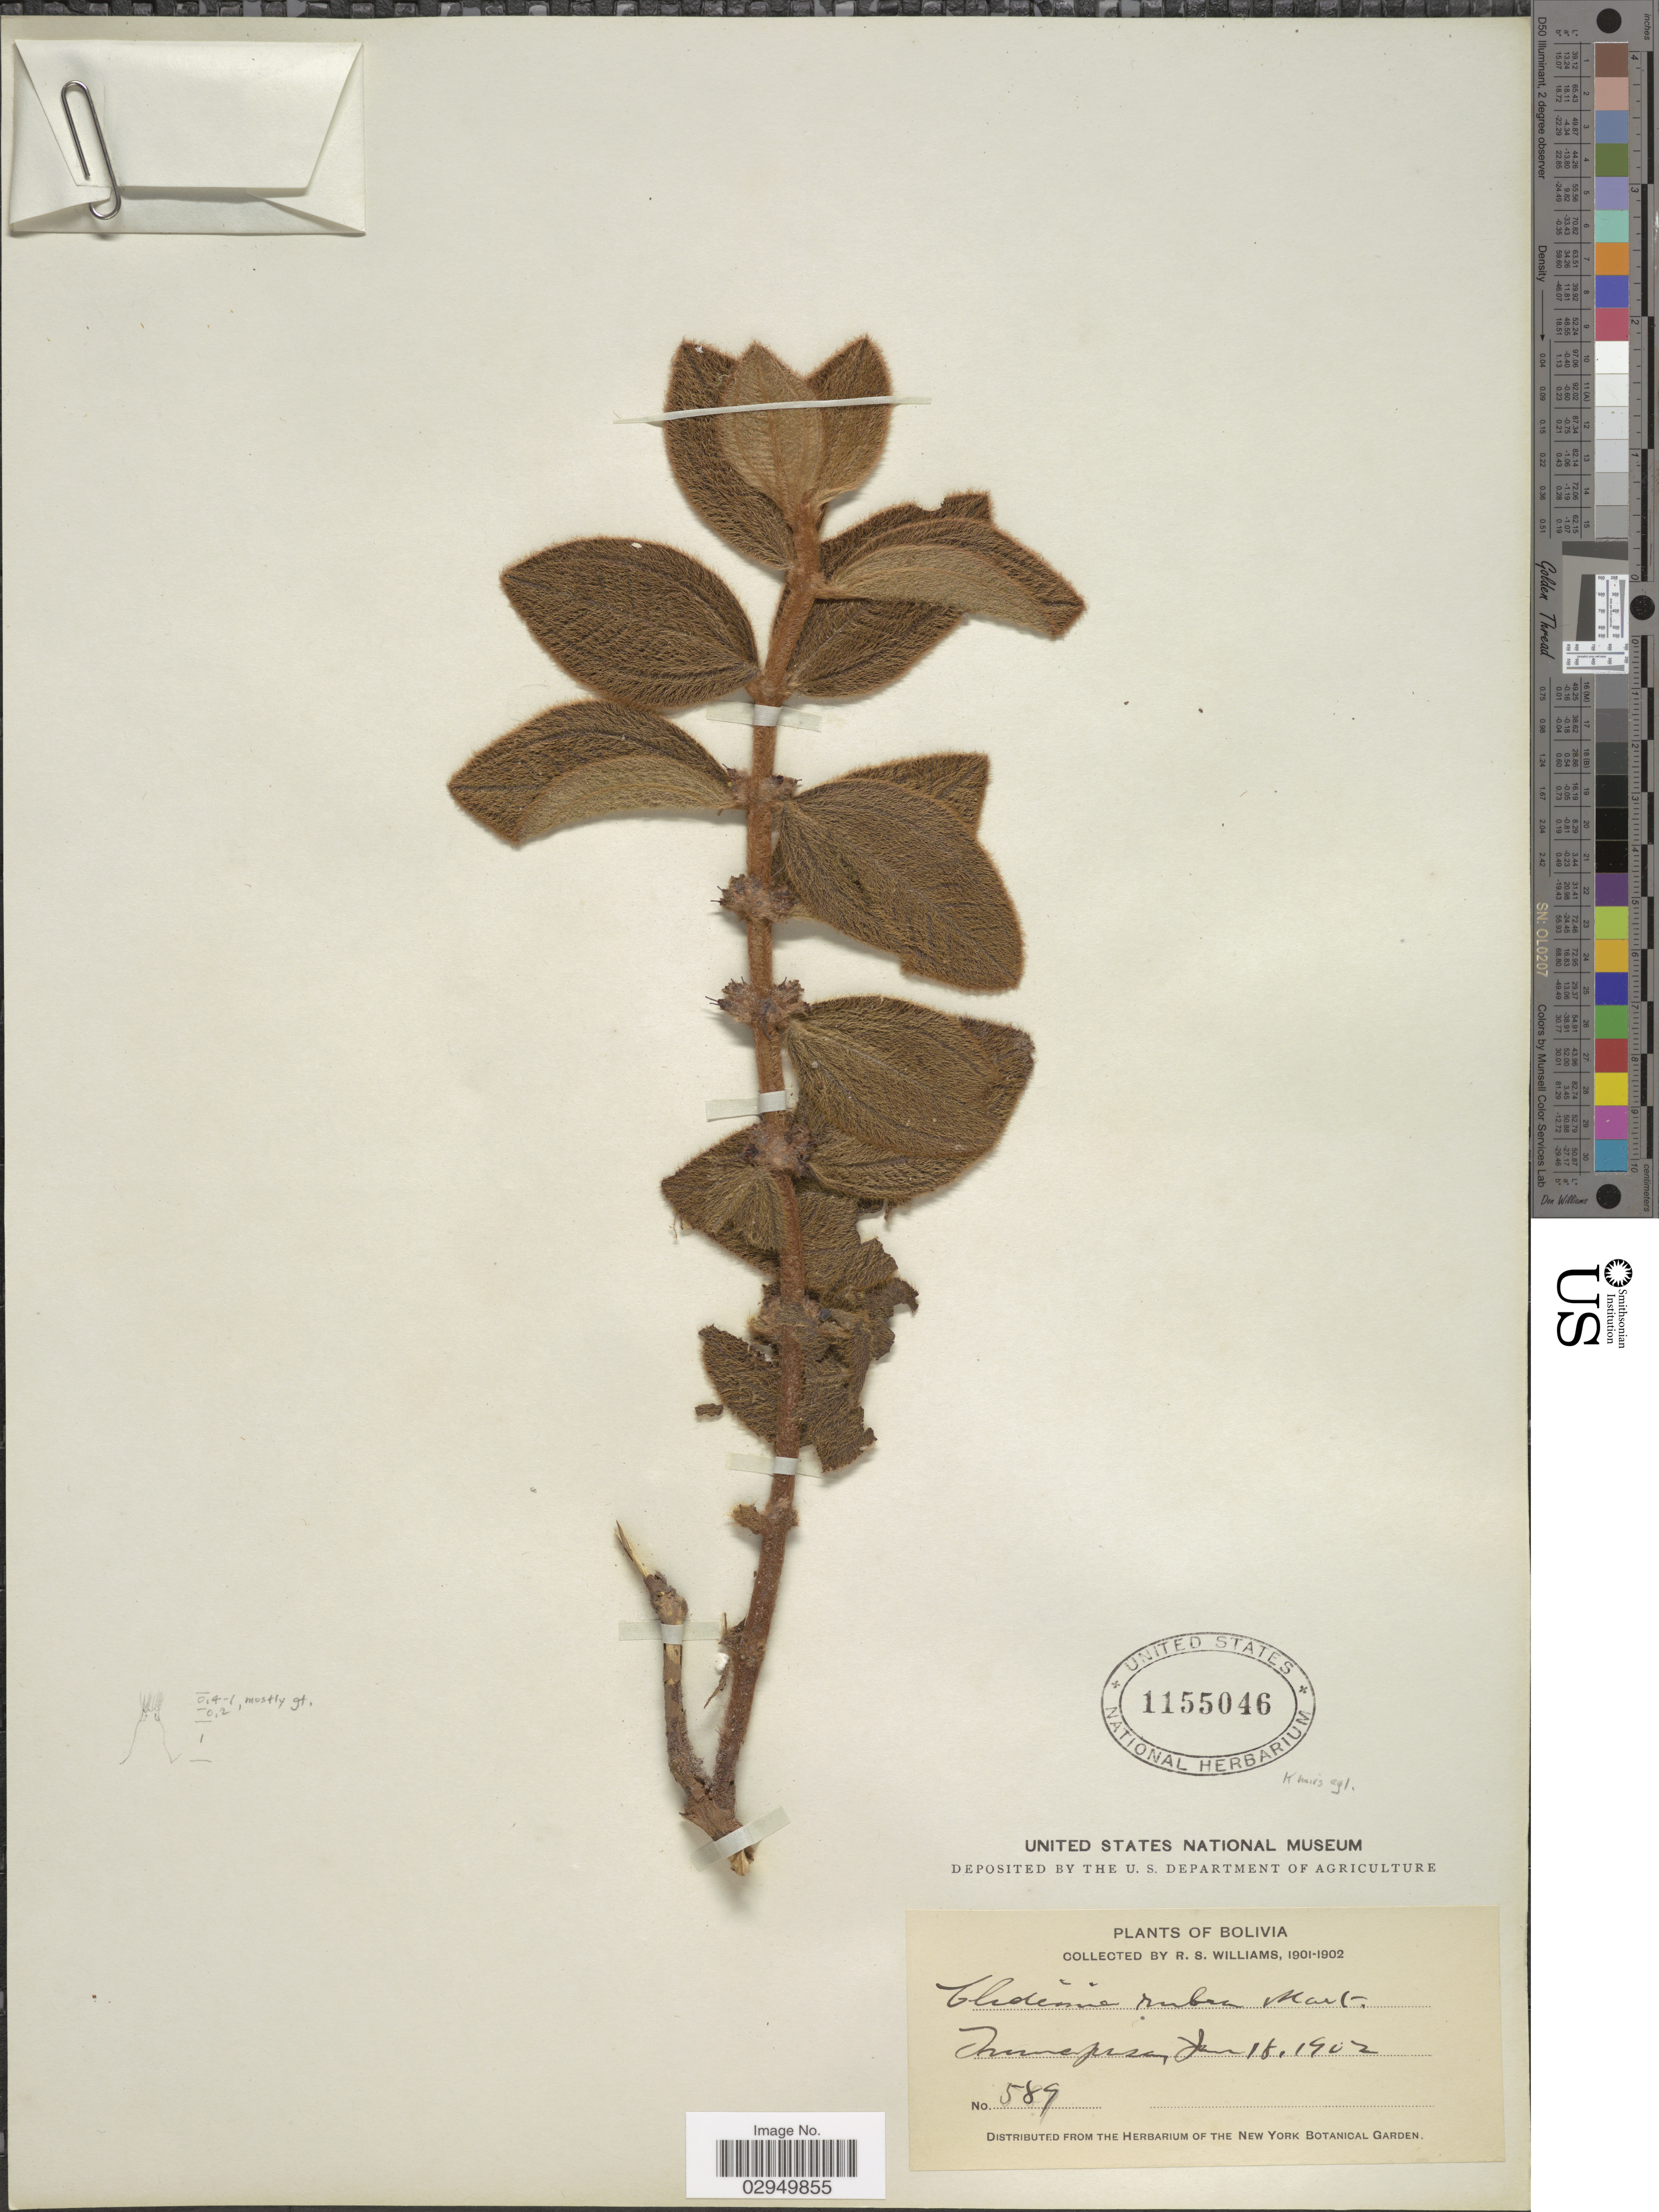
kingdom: Plantae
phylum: Tracheophyta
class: Magnoliopsida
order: Myrtales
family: Melastomataceae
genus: Clidemia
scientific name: Clidemia sericea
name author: D. Don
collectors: R. S. Williams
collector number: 589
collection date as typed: Jan. 18, 1902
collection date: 1902-01-18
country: Bolivia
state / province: La Paz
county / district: Iturralde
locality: Tumupasa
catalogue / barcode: US 1155046